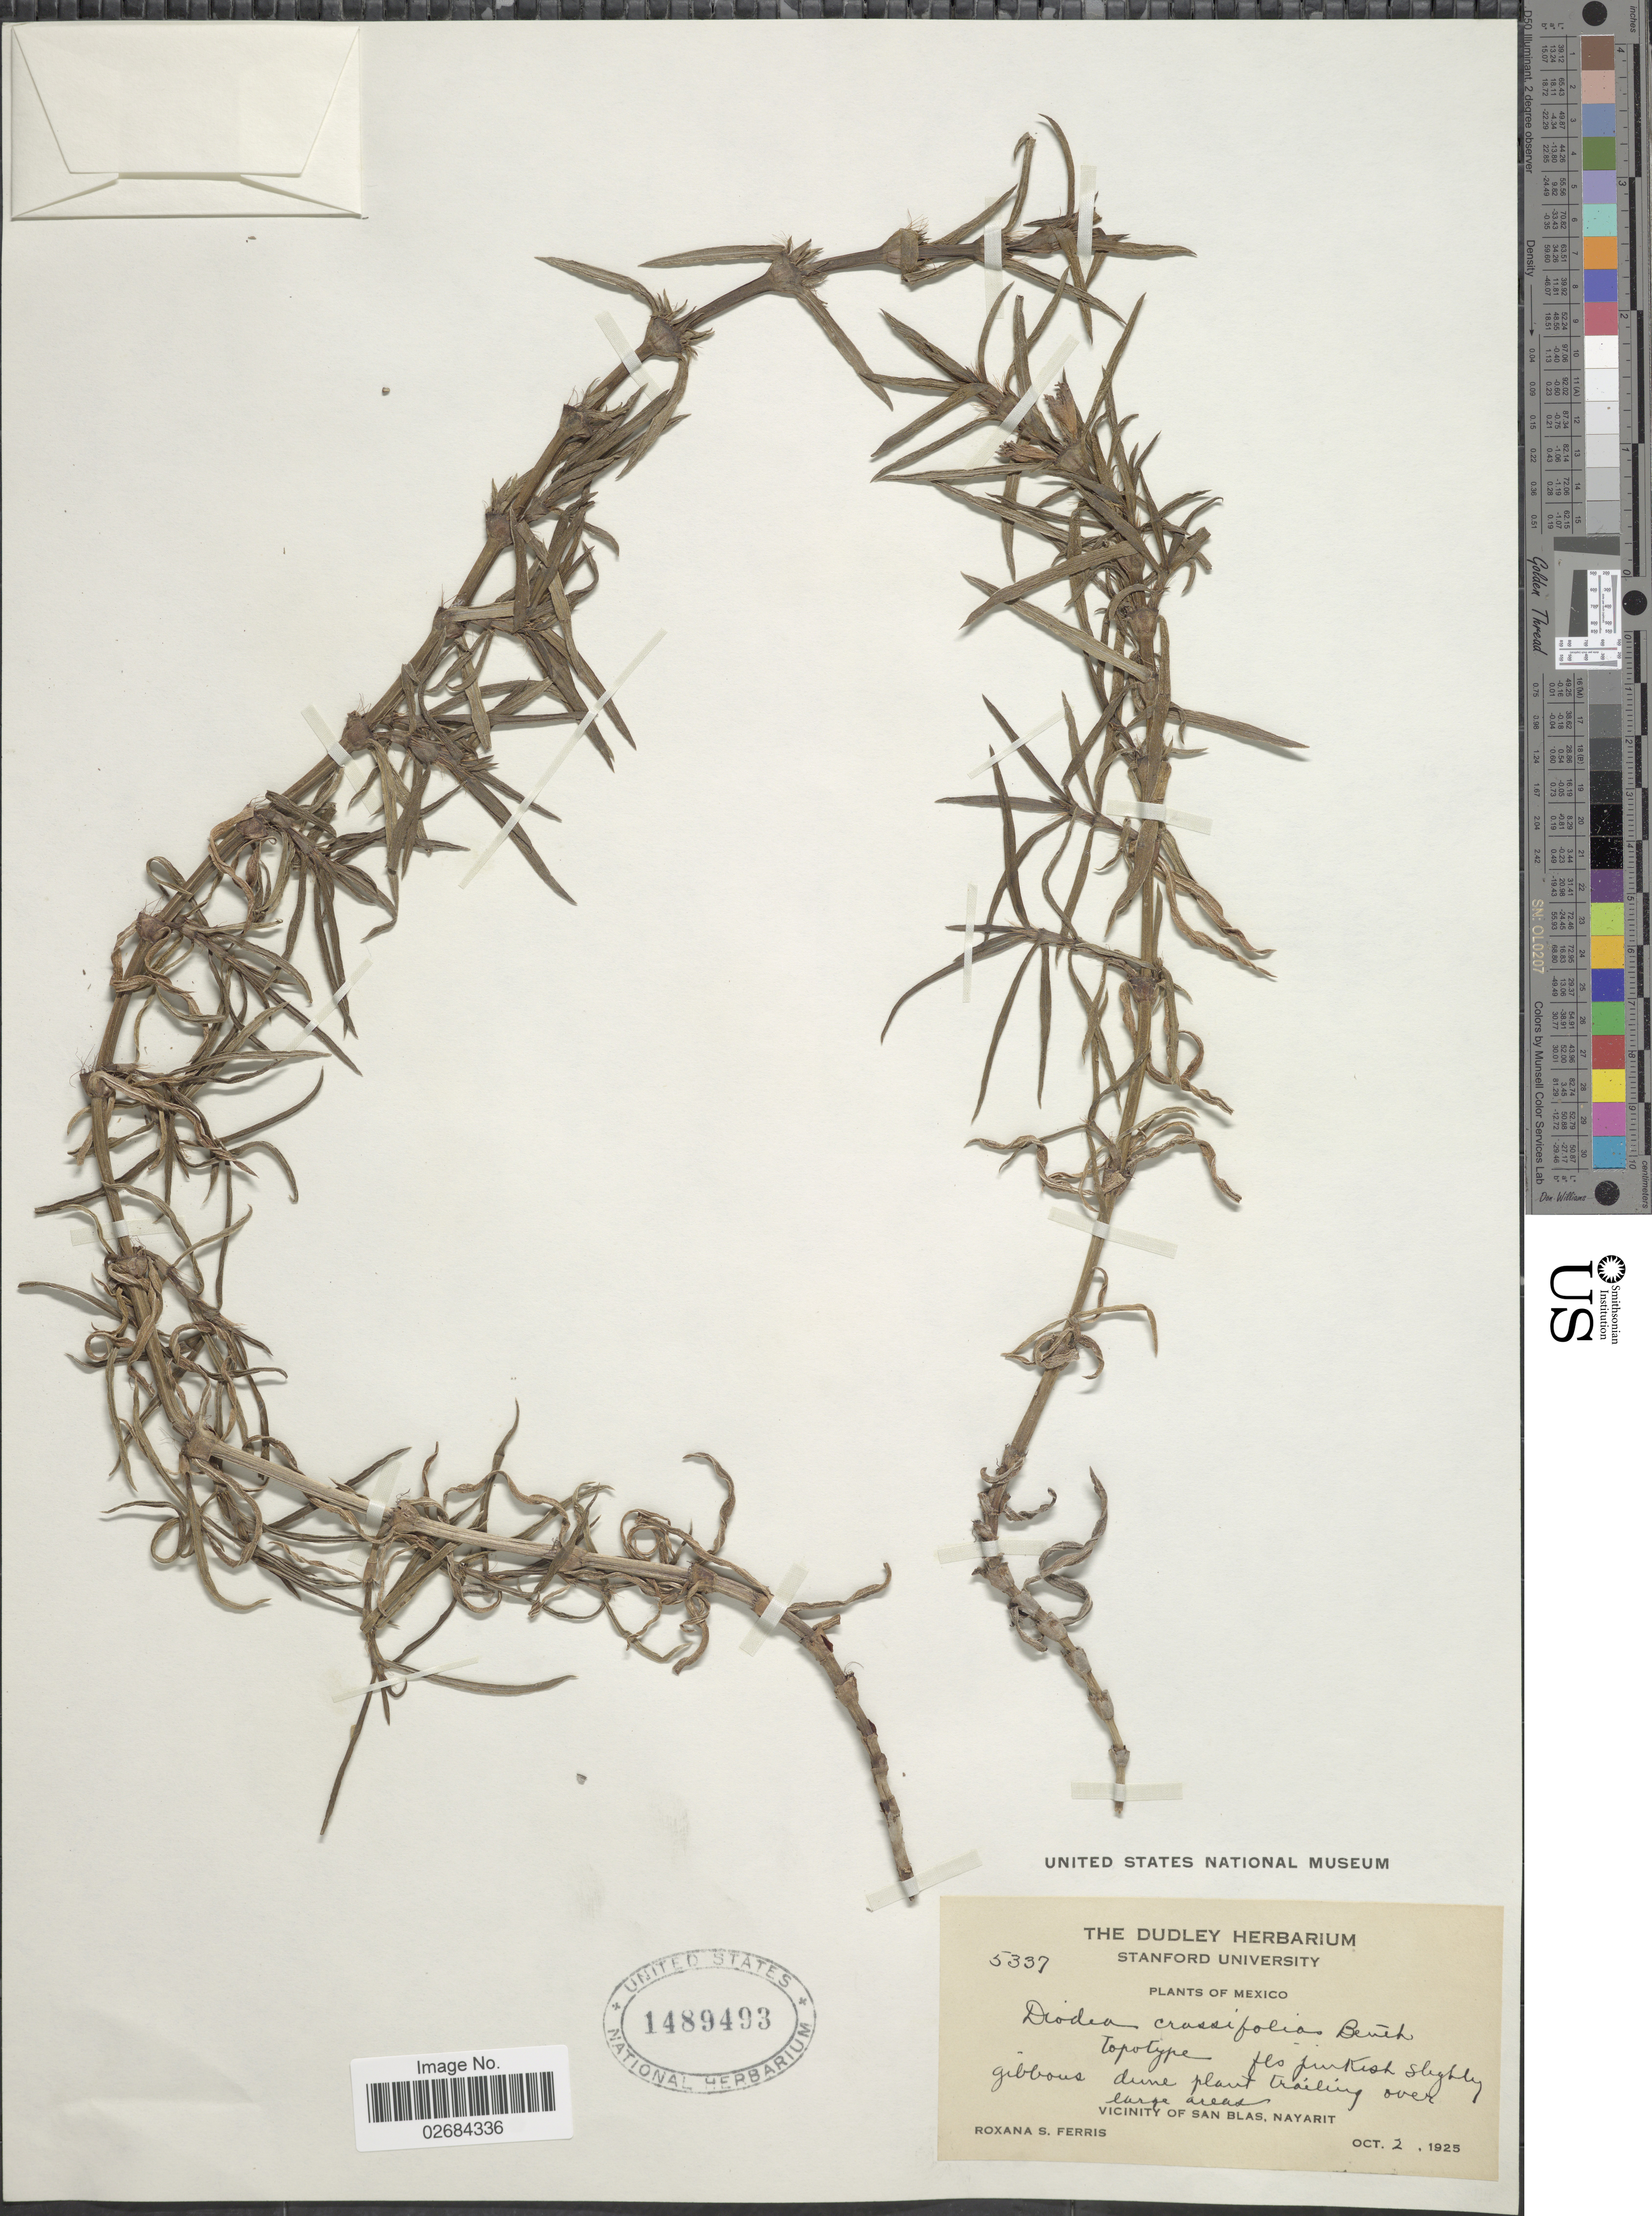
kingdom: Plantae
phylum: Tracheophyta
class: Magnoliopsida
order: Gentianales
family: Rubiaceae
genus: Diodia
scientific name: Diodia crassifolia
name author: Benth.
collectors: R. S. Ferris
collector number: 5337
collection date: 1925-10-02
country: Mexico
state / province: Nayarit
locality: Vicinity of San Blas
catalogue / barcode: US 1489493